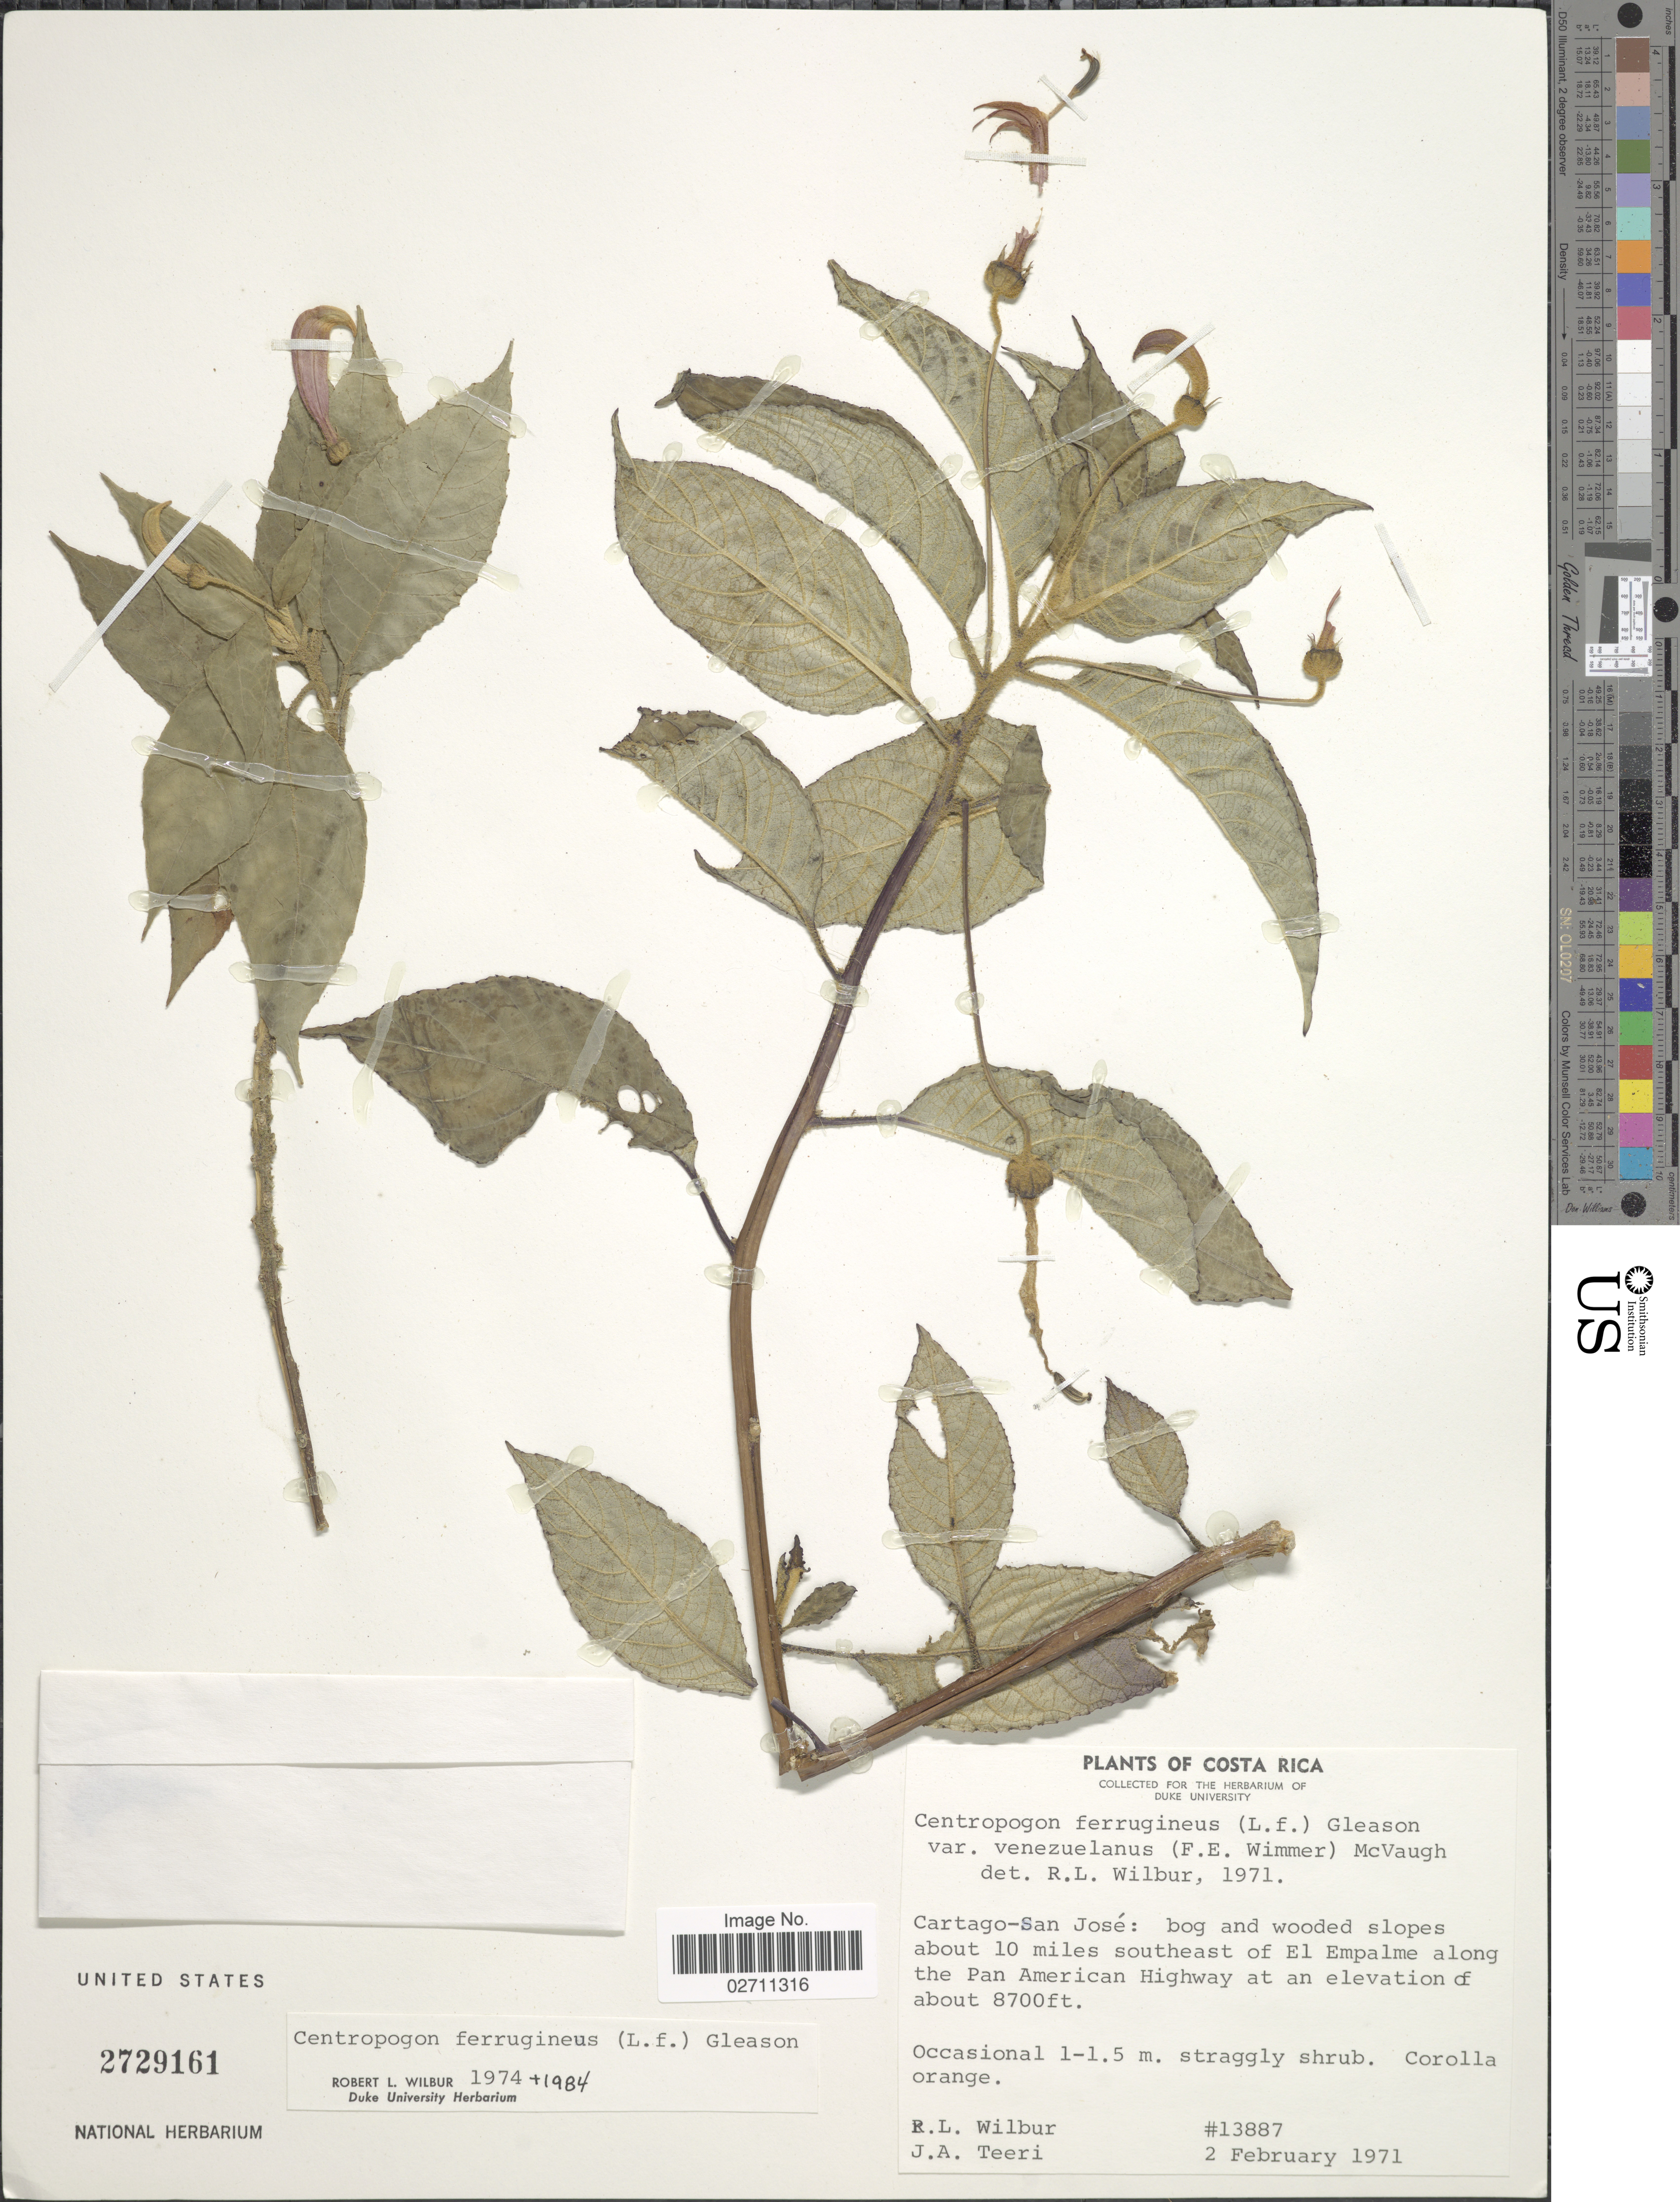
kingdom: Plantae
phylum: Tracheophyta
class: Magnoliopsida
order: Asterales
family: Campanulaceae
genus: Centropogon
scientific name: Centropogon ferrugineus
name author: (L. f.) Gleason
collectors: R. L. Wilbur & J. Teeri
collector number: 13887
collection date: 1971-02-02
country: Costa Rica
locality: Cartago-San Jose: bog and wooded slopes about 10 miles southeast of El Empalme along the Pan American Highway.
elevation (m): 2652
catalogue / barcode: US 2729161